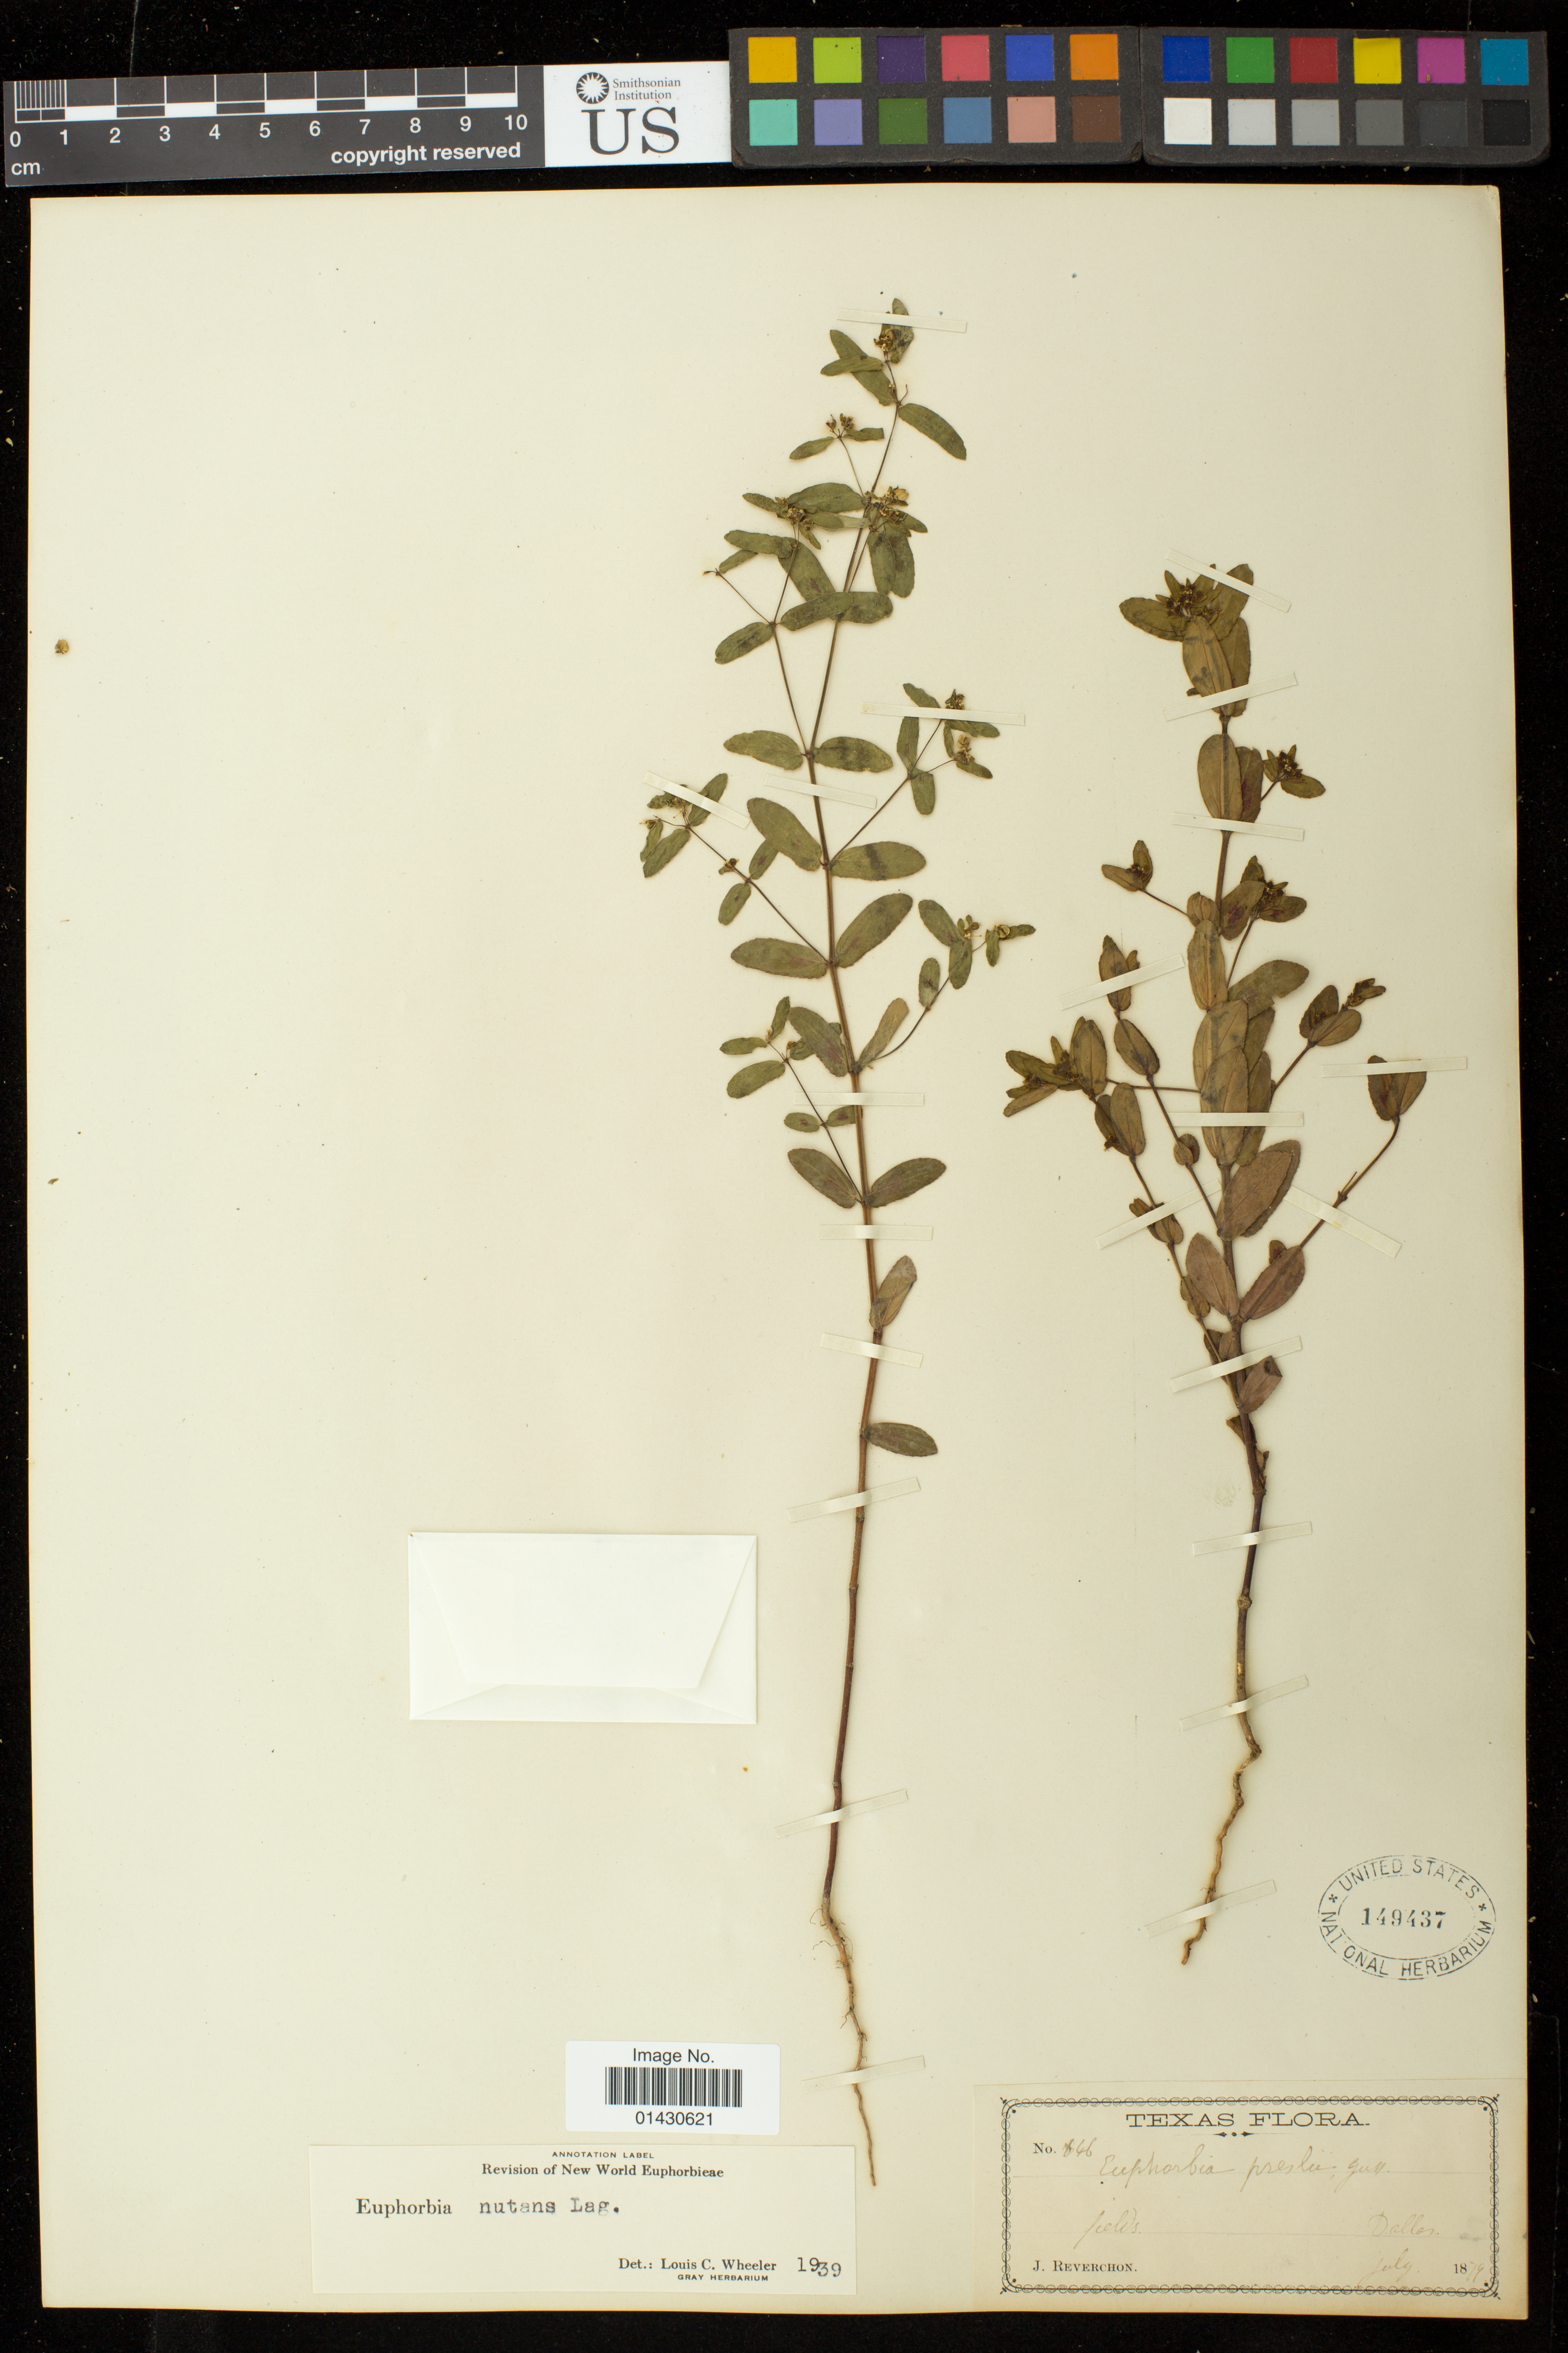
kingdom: Plantae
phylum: Tracheophyta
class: Magnoliopsida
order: Malpighiales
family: Euphorbiaceae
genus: Euphorbia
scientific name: Euphorbia maculata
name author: L.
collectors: J. Reverchon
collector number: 646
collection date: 1879-07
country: United States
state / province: Texas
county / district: Dallas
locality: Dallas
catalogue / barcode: US 149437